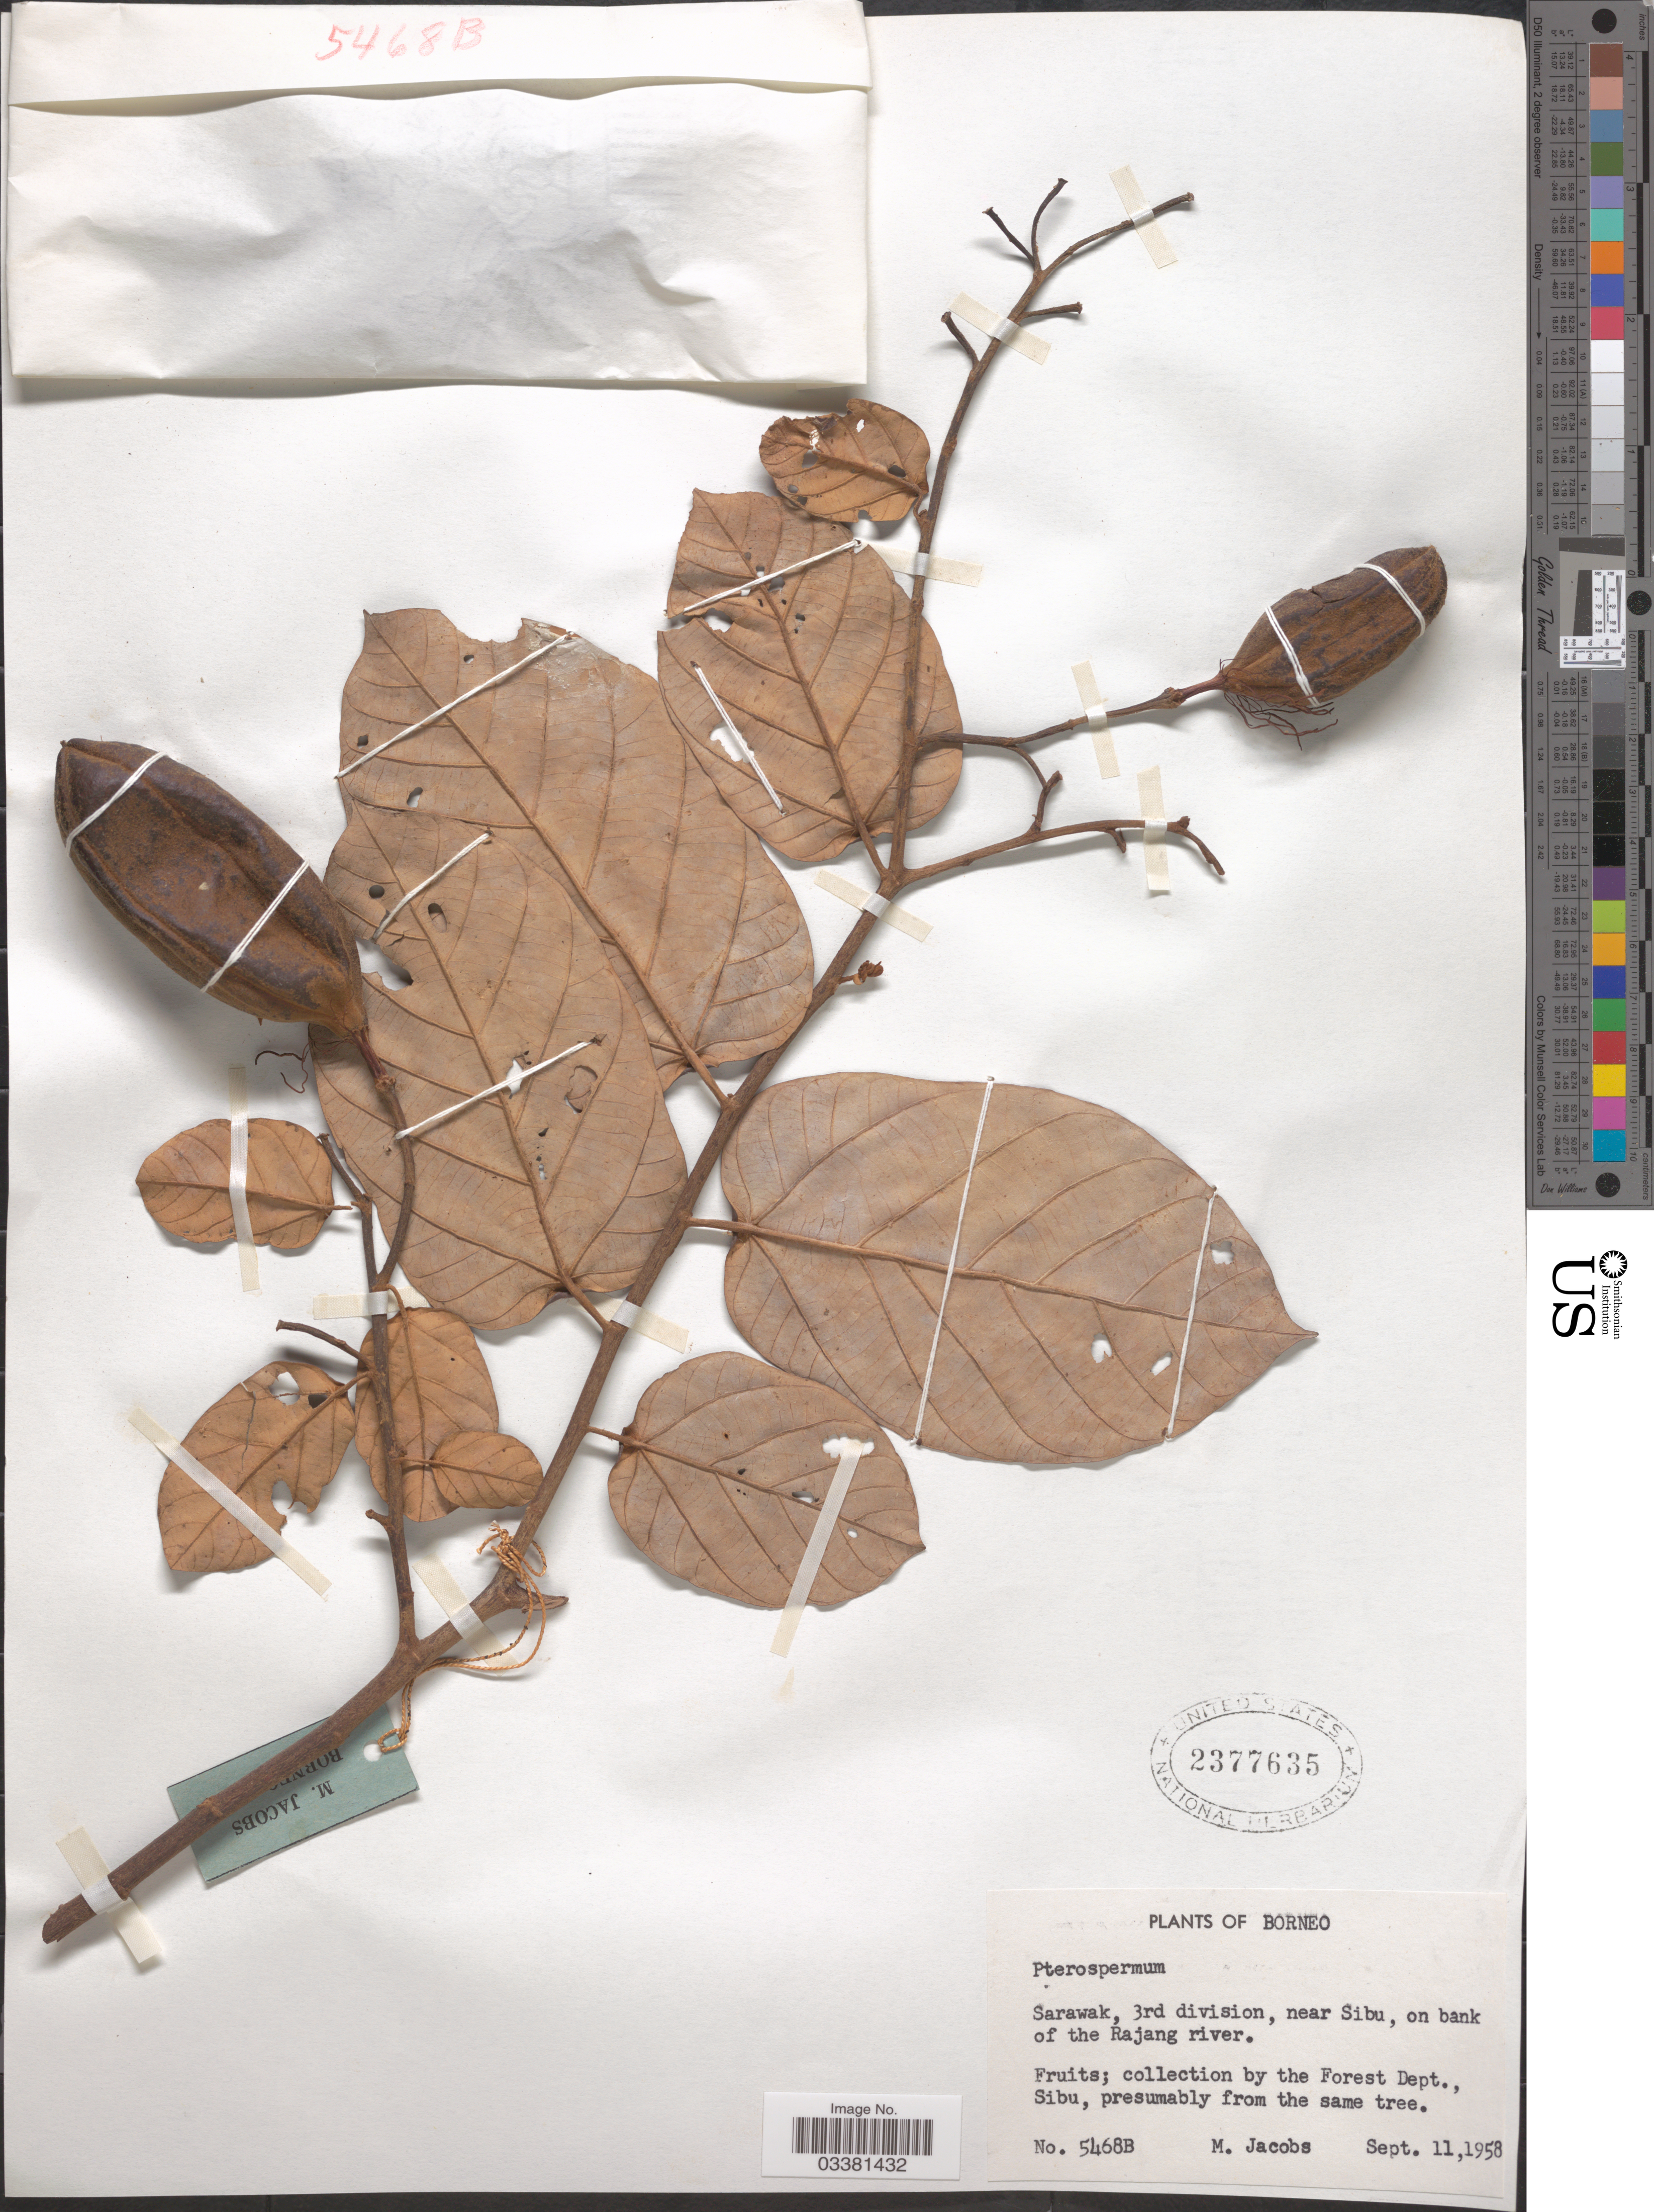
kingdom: Plantae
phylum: Tracheophyta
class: Magnoliopsida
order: Malvales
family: Malvaceae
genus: Pterospermum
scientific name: Pterospermum sp.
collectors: M. Jacobs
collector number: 5468B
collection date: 1958-09-11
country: Malaysia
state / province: Sarawak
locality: Borneo. Sarawak, 3rd division, near Sibu, on bank of the Rajang river.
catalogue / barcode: US 2377635